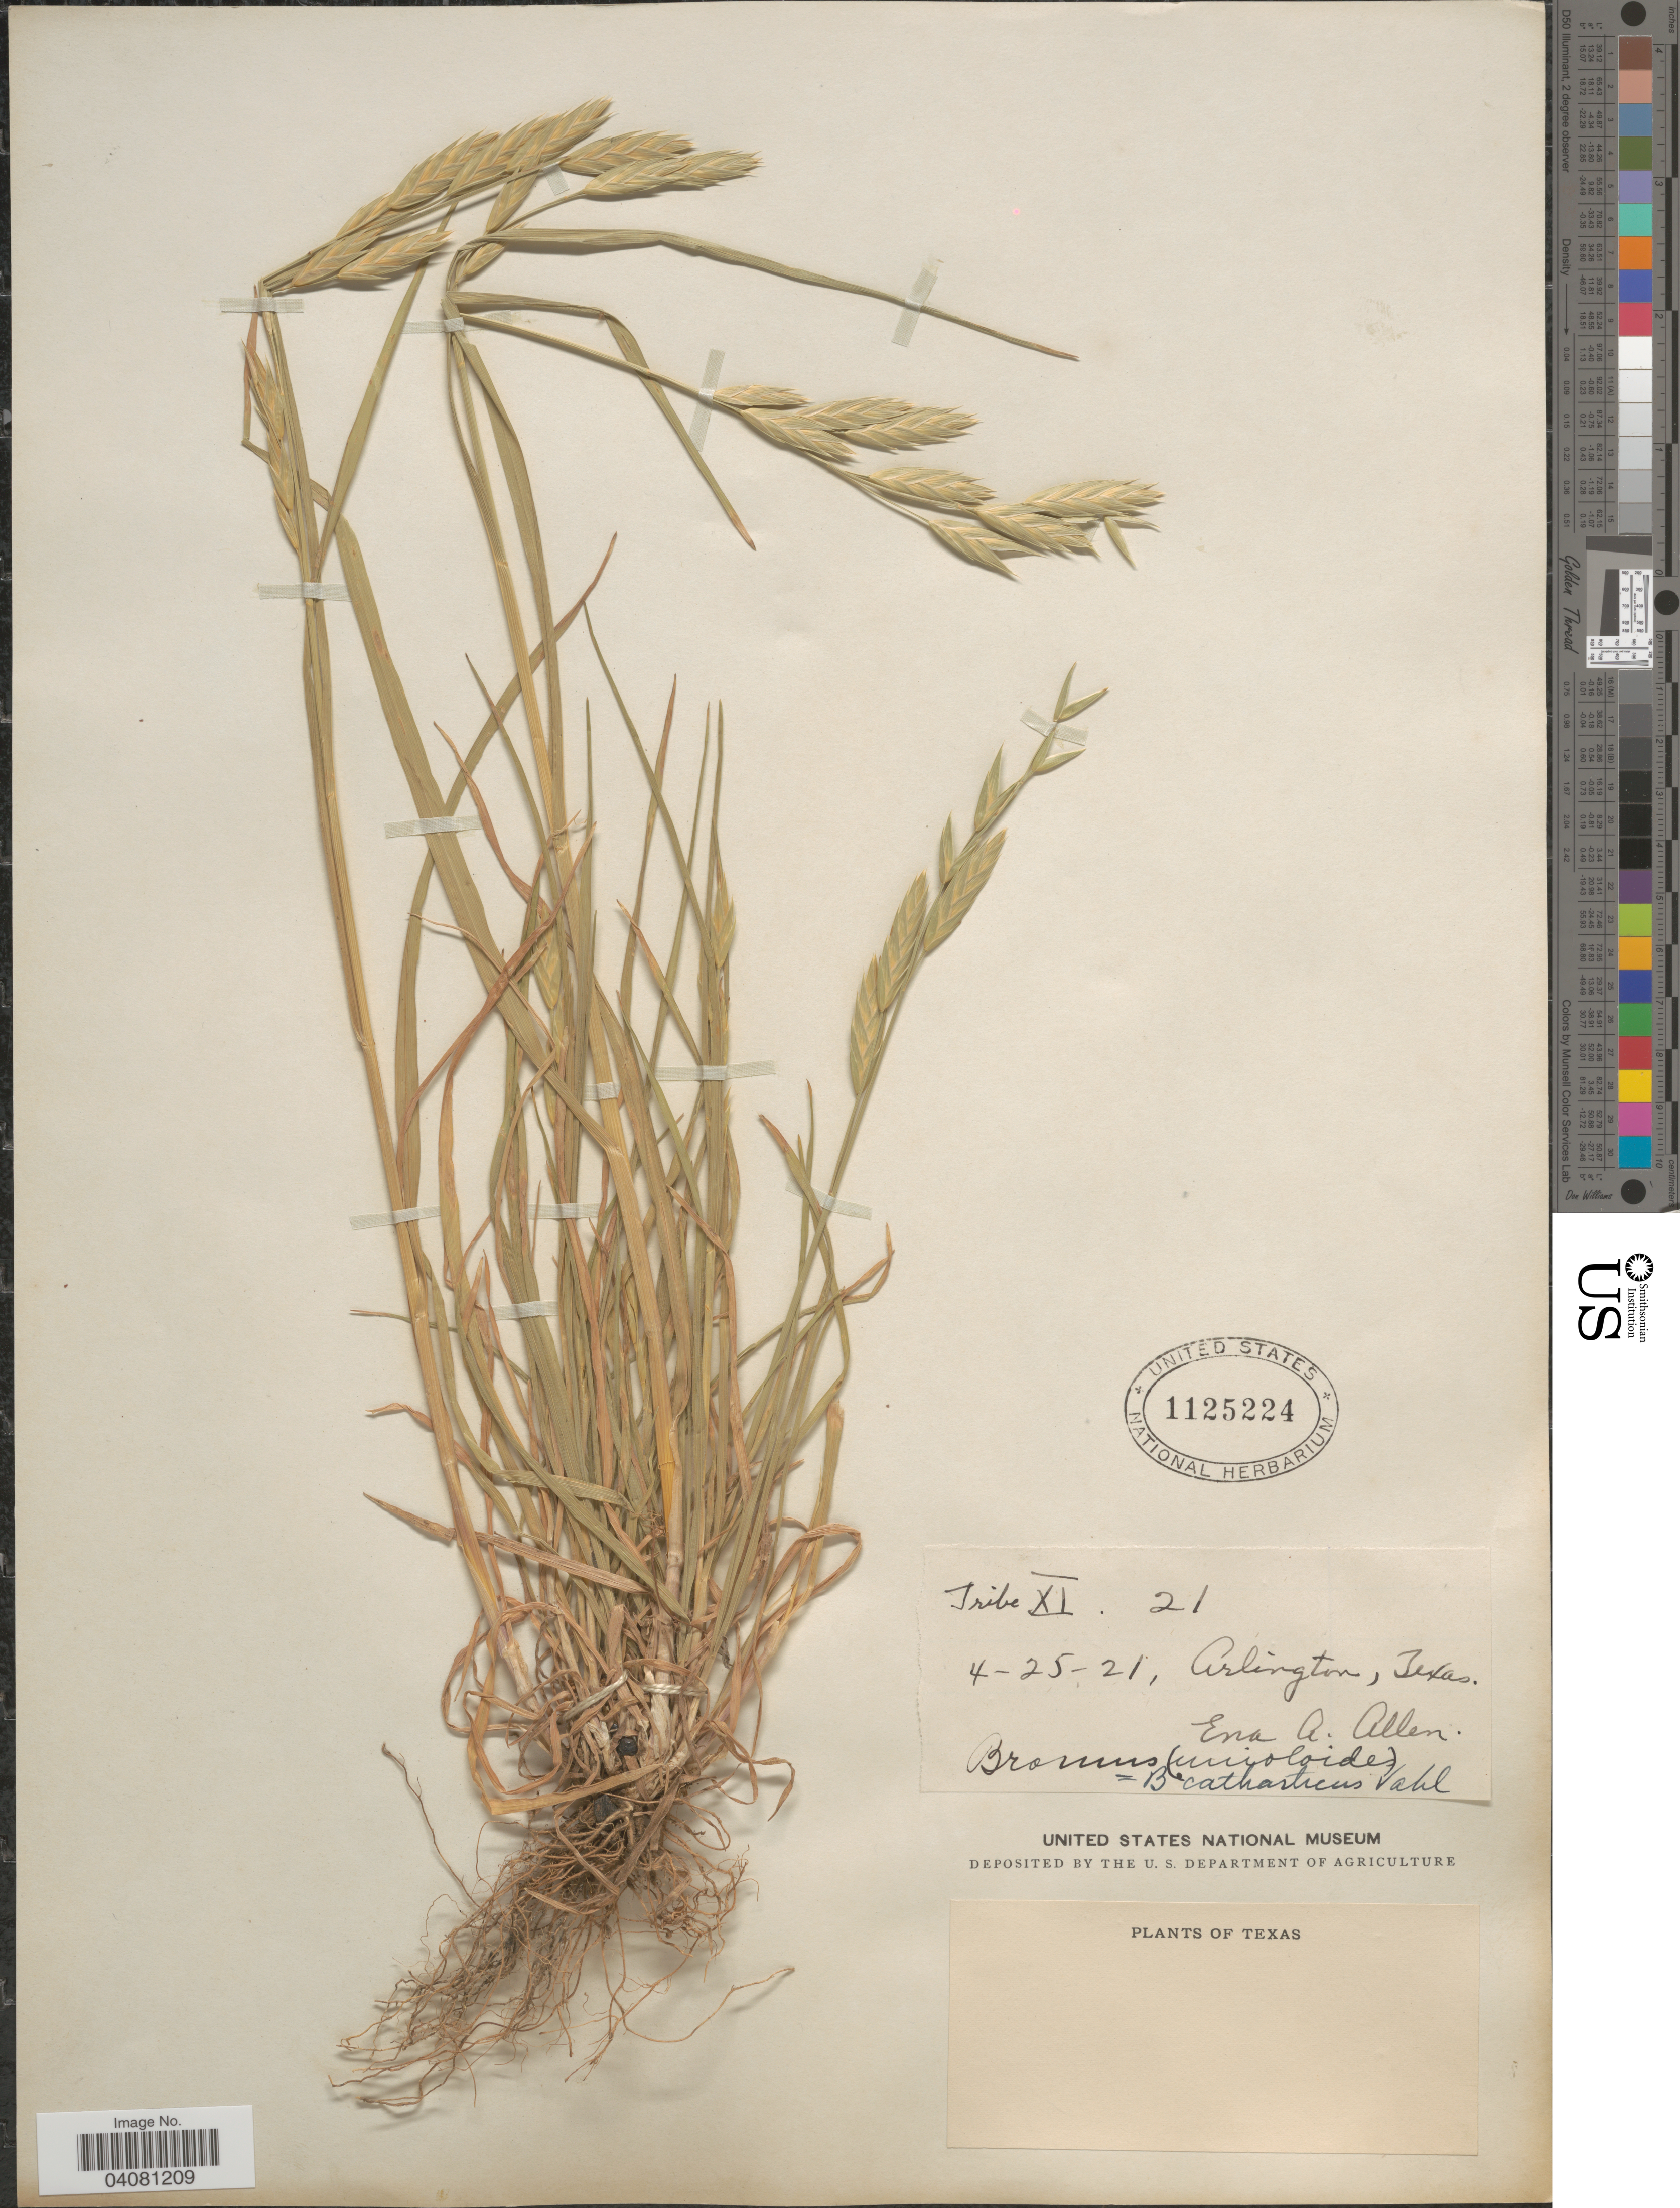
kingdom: Plantae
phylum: Tracheophyta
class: Liliopsida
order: Poales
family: Poaceae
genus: Bromus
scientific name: Bromus catharticus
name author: Vahl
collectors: E. A. Allen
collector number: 21?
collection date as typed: Transcribed d/m/y: 25/4/21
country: United States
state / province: Texas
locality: Arlington.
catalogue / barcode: US 1125224